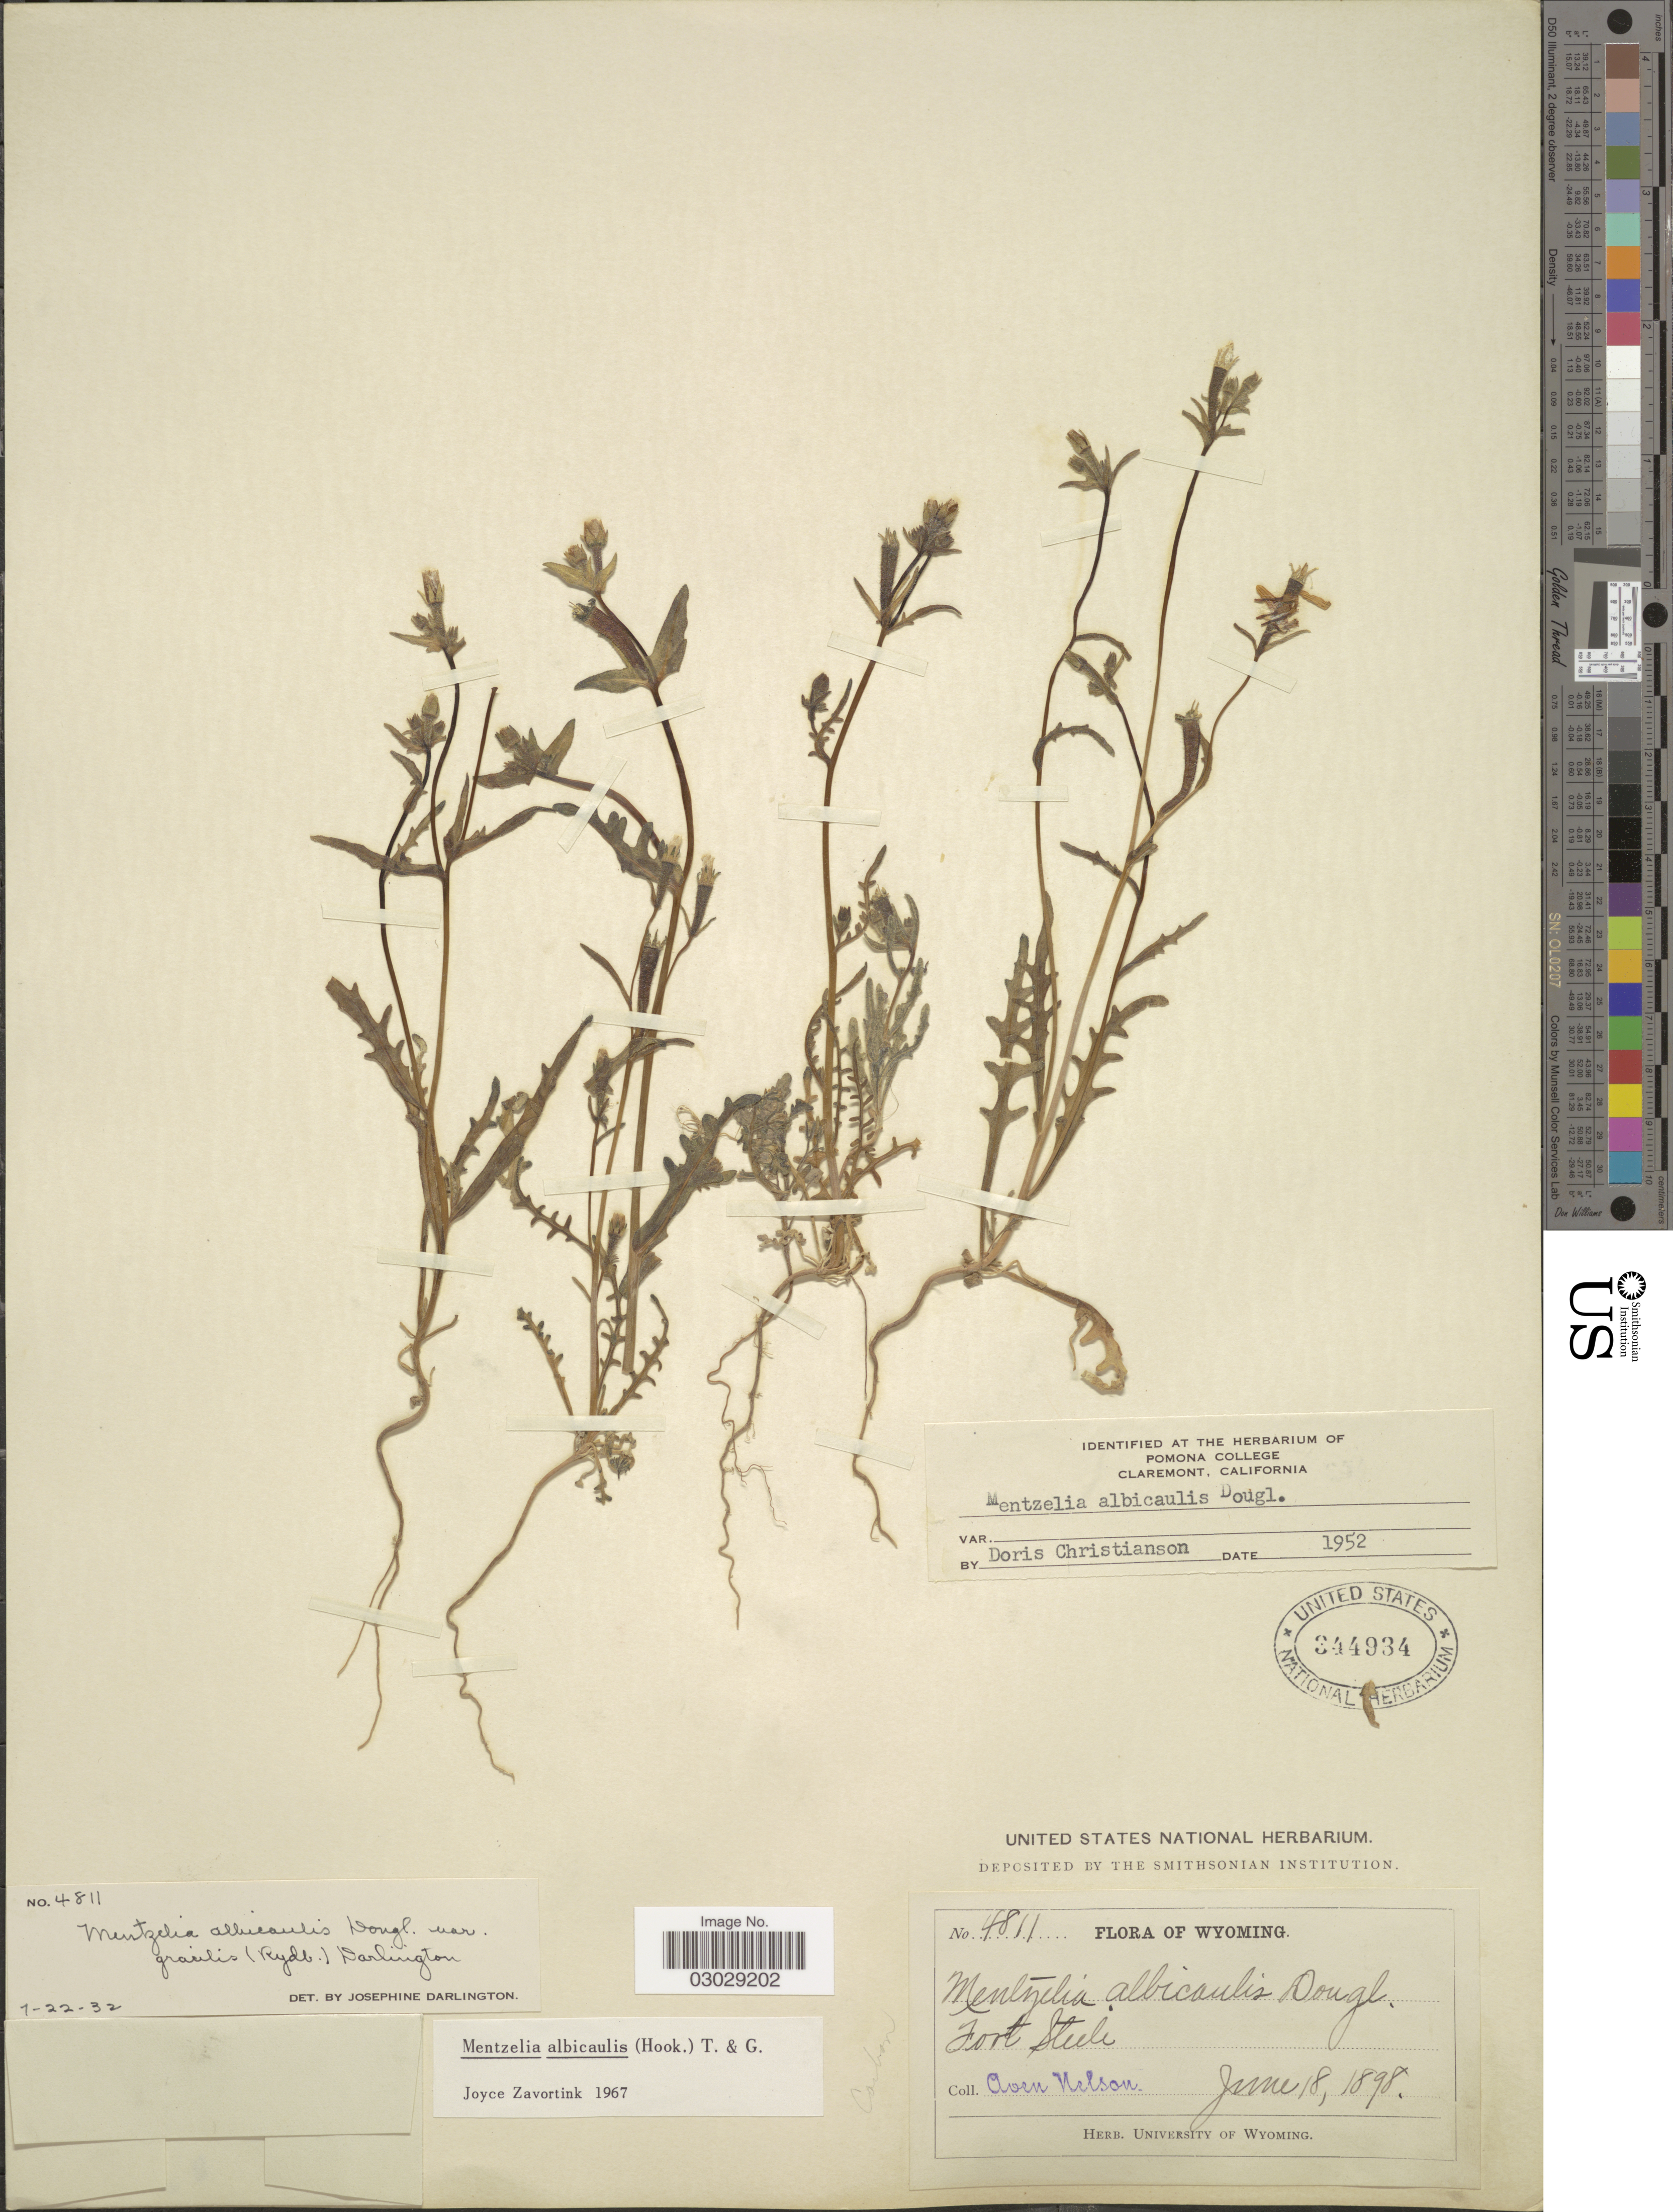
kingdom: Plantae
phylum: Tracheophyta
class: Magnoliopsida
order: Cornales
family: Loasaceae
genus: Mentzelia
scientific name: Mentzelia albicaulis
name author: (Douglas ex Hook.) Douglas ex Torr. & A. Gray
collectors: A. Nelson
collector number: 4811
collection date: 1898-06-18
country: United States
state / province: Wyoming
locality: Fort Steele.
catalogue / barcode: US 344934